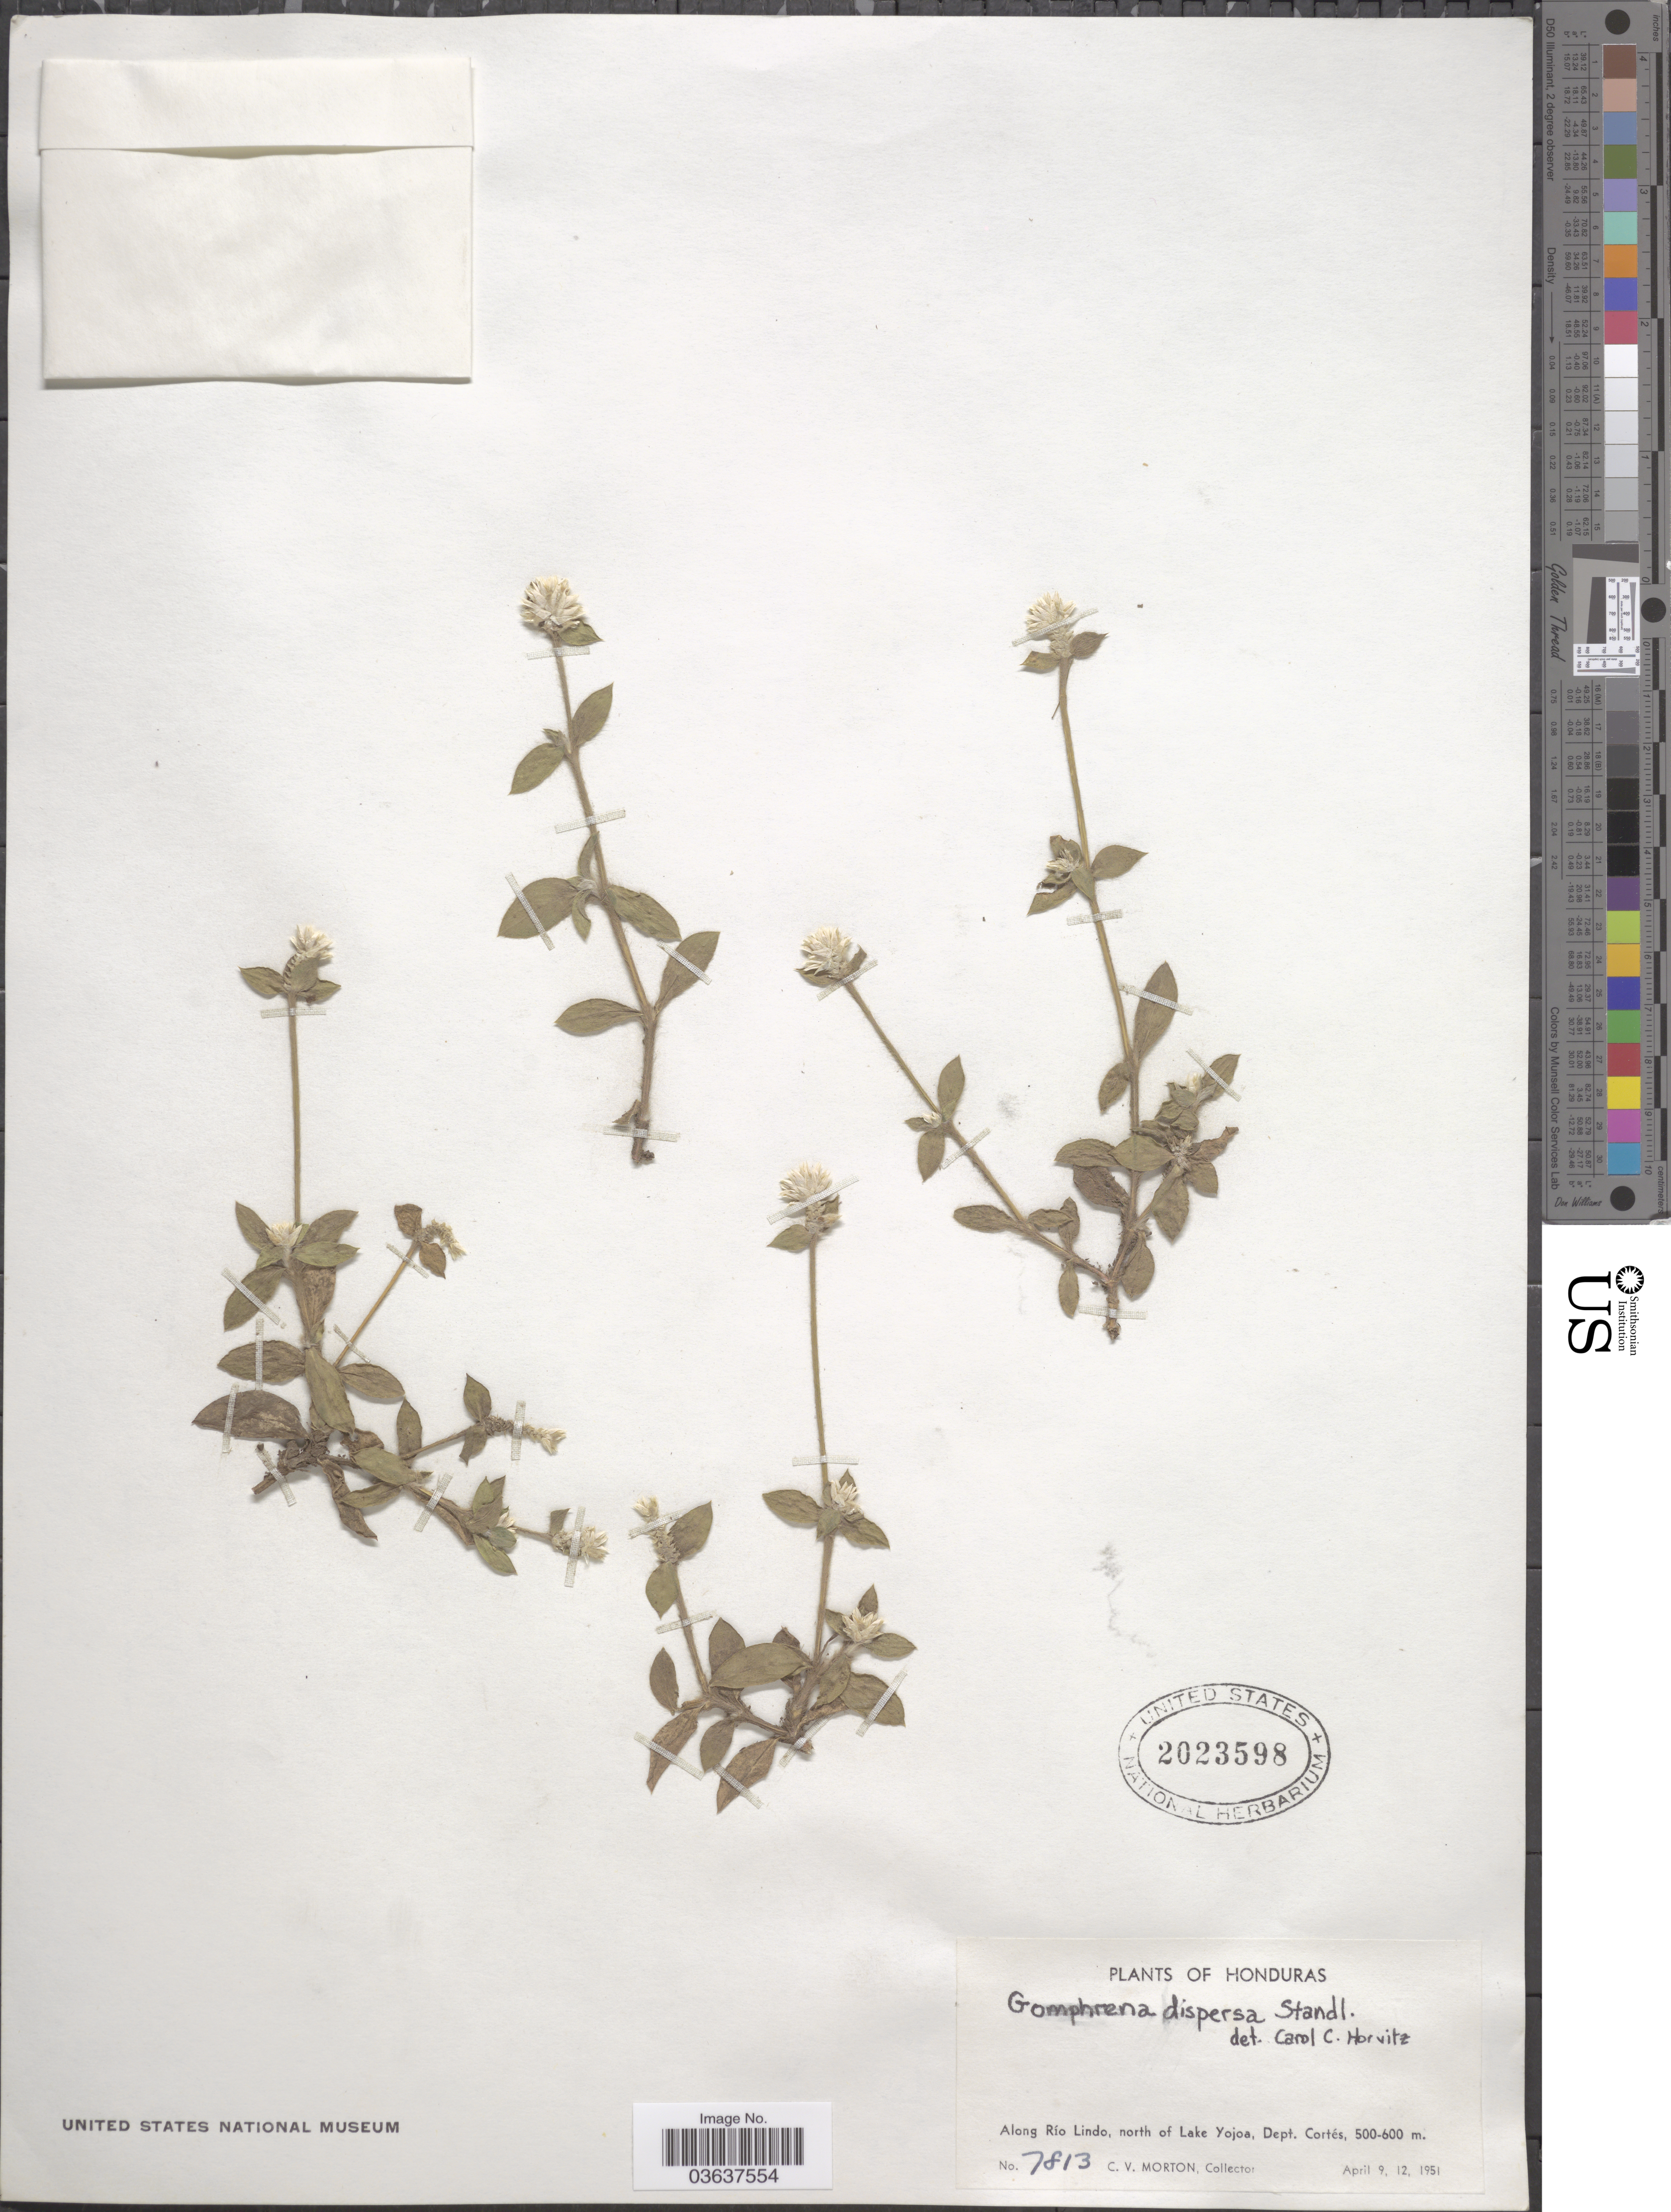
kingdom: Plantae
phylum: Tracheophyta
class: Magnoliopsida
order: Caryophyllales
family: Amaranthaceae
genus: Gomphrena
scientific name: Gomphrena dispersa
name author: Standl.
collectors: C. V. Morton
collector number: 7813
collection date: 1951-04-09/1951-04-12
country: Honduras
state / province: Cortés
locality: Along Río Lindo, north of Lake Yojoa, Dept. Cortés.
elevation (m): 500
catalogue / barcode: US 2023598